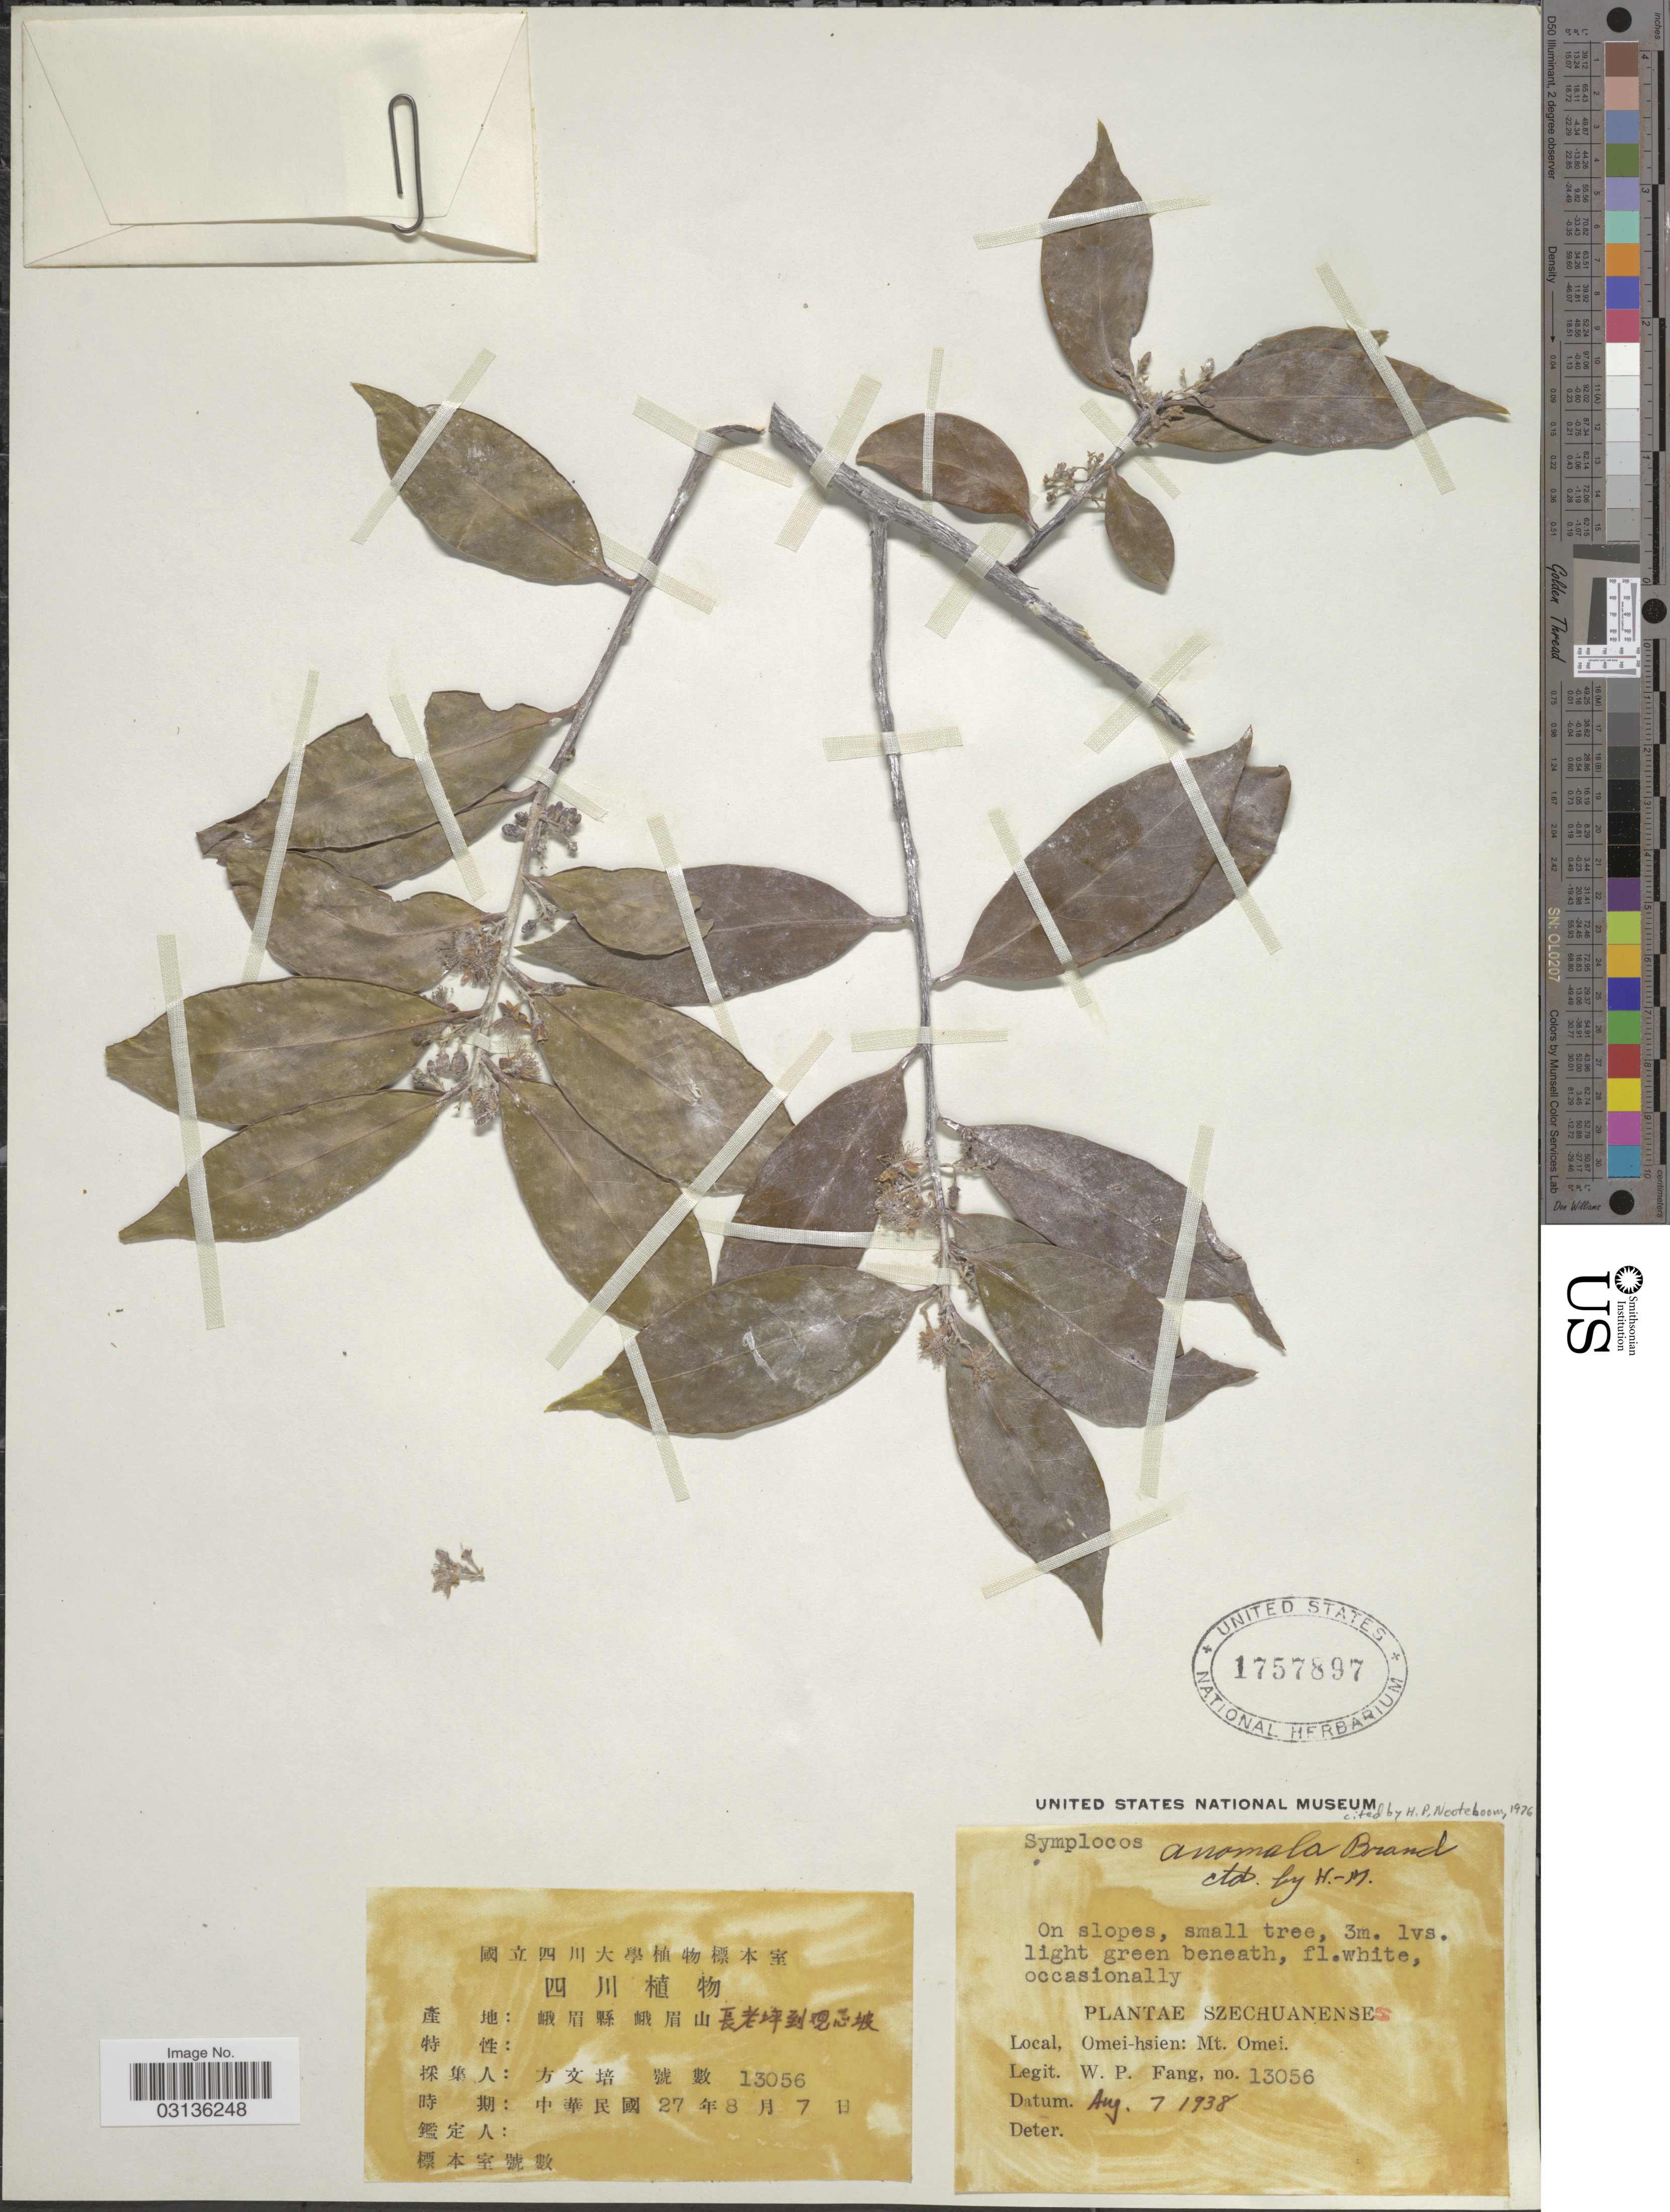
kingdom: Plantae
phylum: Tracheophyta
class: Magnoliopsida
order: Ericales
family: Symplocaceae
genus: Symplocos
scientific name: Symplocos anomala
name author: Brand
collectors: W. P. Fang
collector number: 13056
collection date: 1938-08-07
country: China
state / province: Sichuan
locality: Szechuanense. Omei-hsien: Mt. Omei.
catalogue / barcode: US 1757897